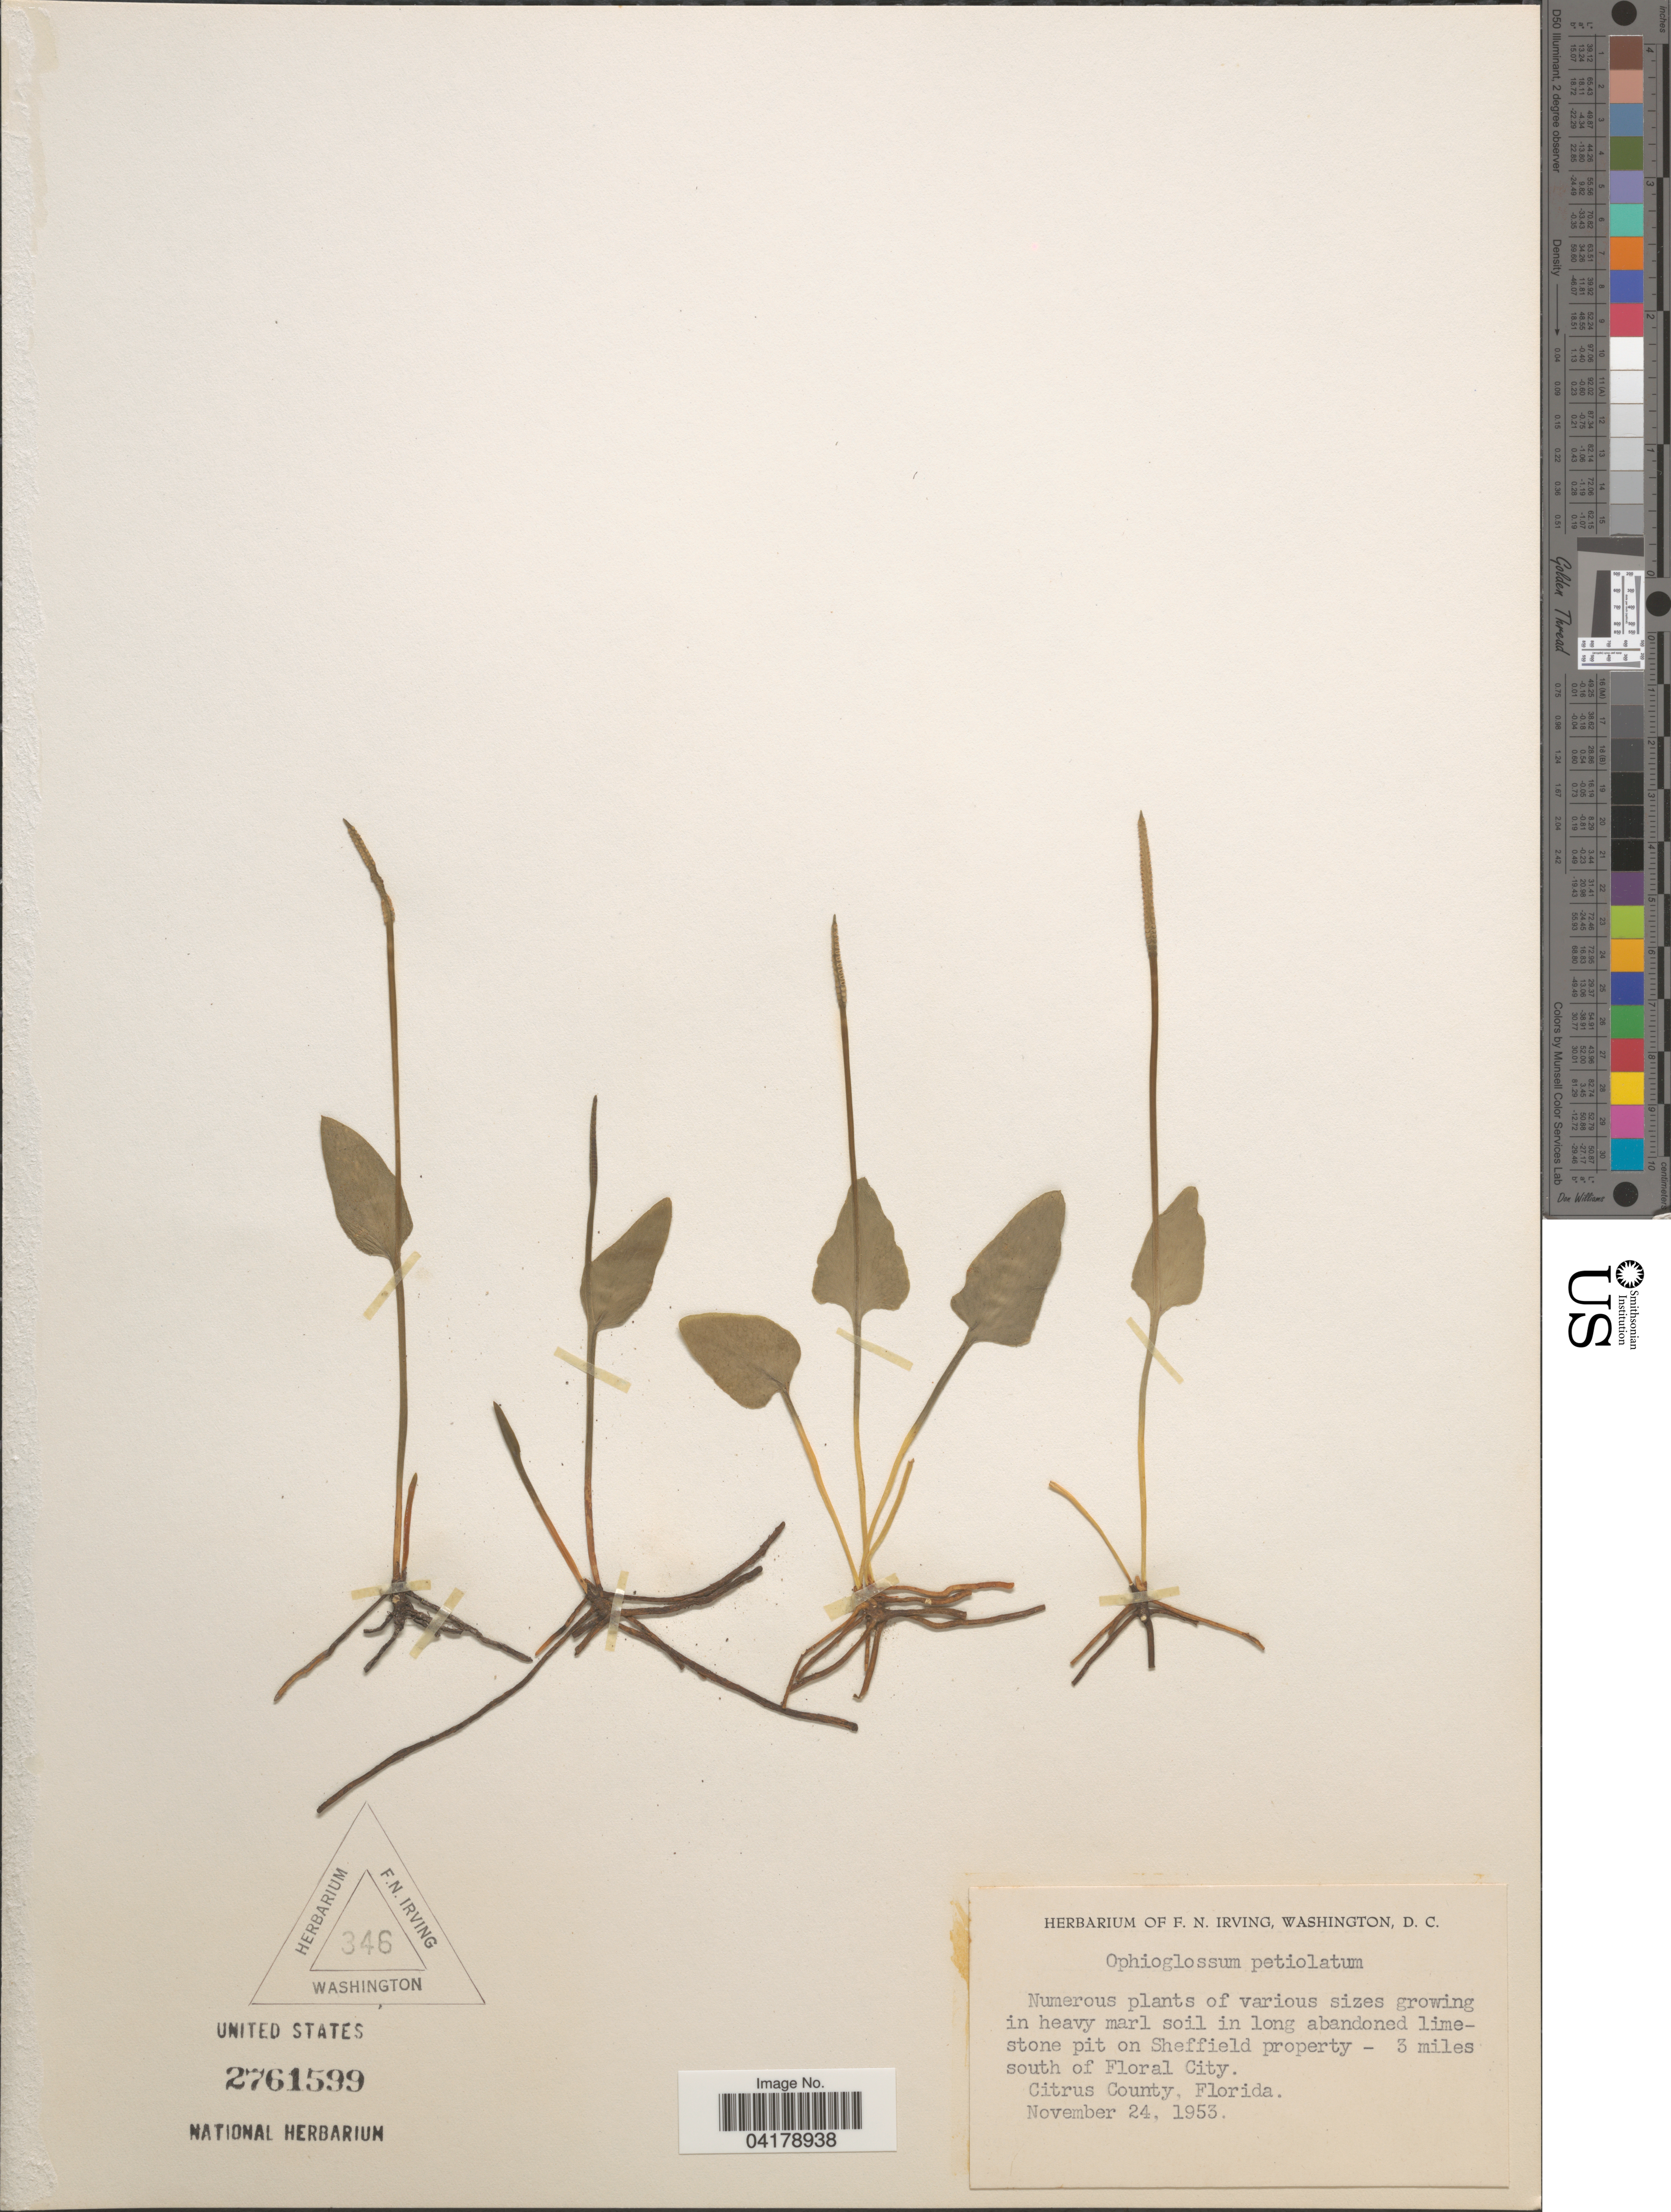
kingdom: Plantae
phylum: Tracheophyta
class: Polypodiopsida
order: Ophioglossales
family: Ophioglossaceae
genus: Ophioglossum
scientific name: Ophioglossum petiolatum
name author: Hook.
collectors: ex herb. F.N. Irving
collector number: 346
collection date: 1953-11-24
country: United States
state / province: Florida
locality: Stone pit on Sheffield property - 3 miles south of Floral City. Citrus County.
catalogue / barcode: US 2761599